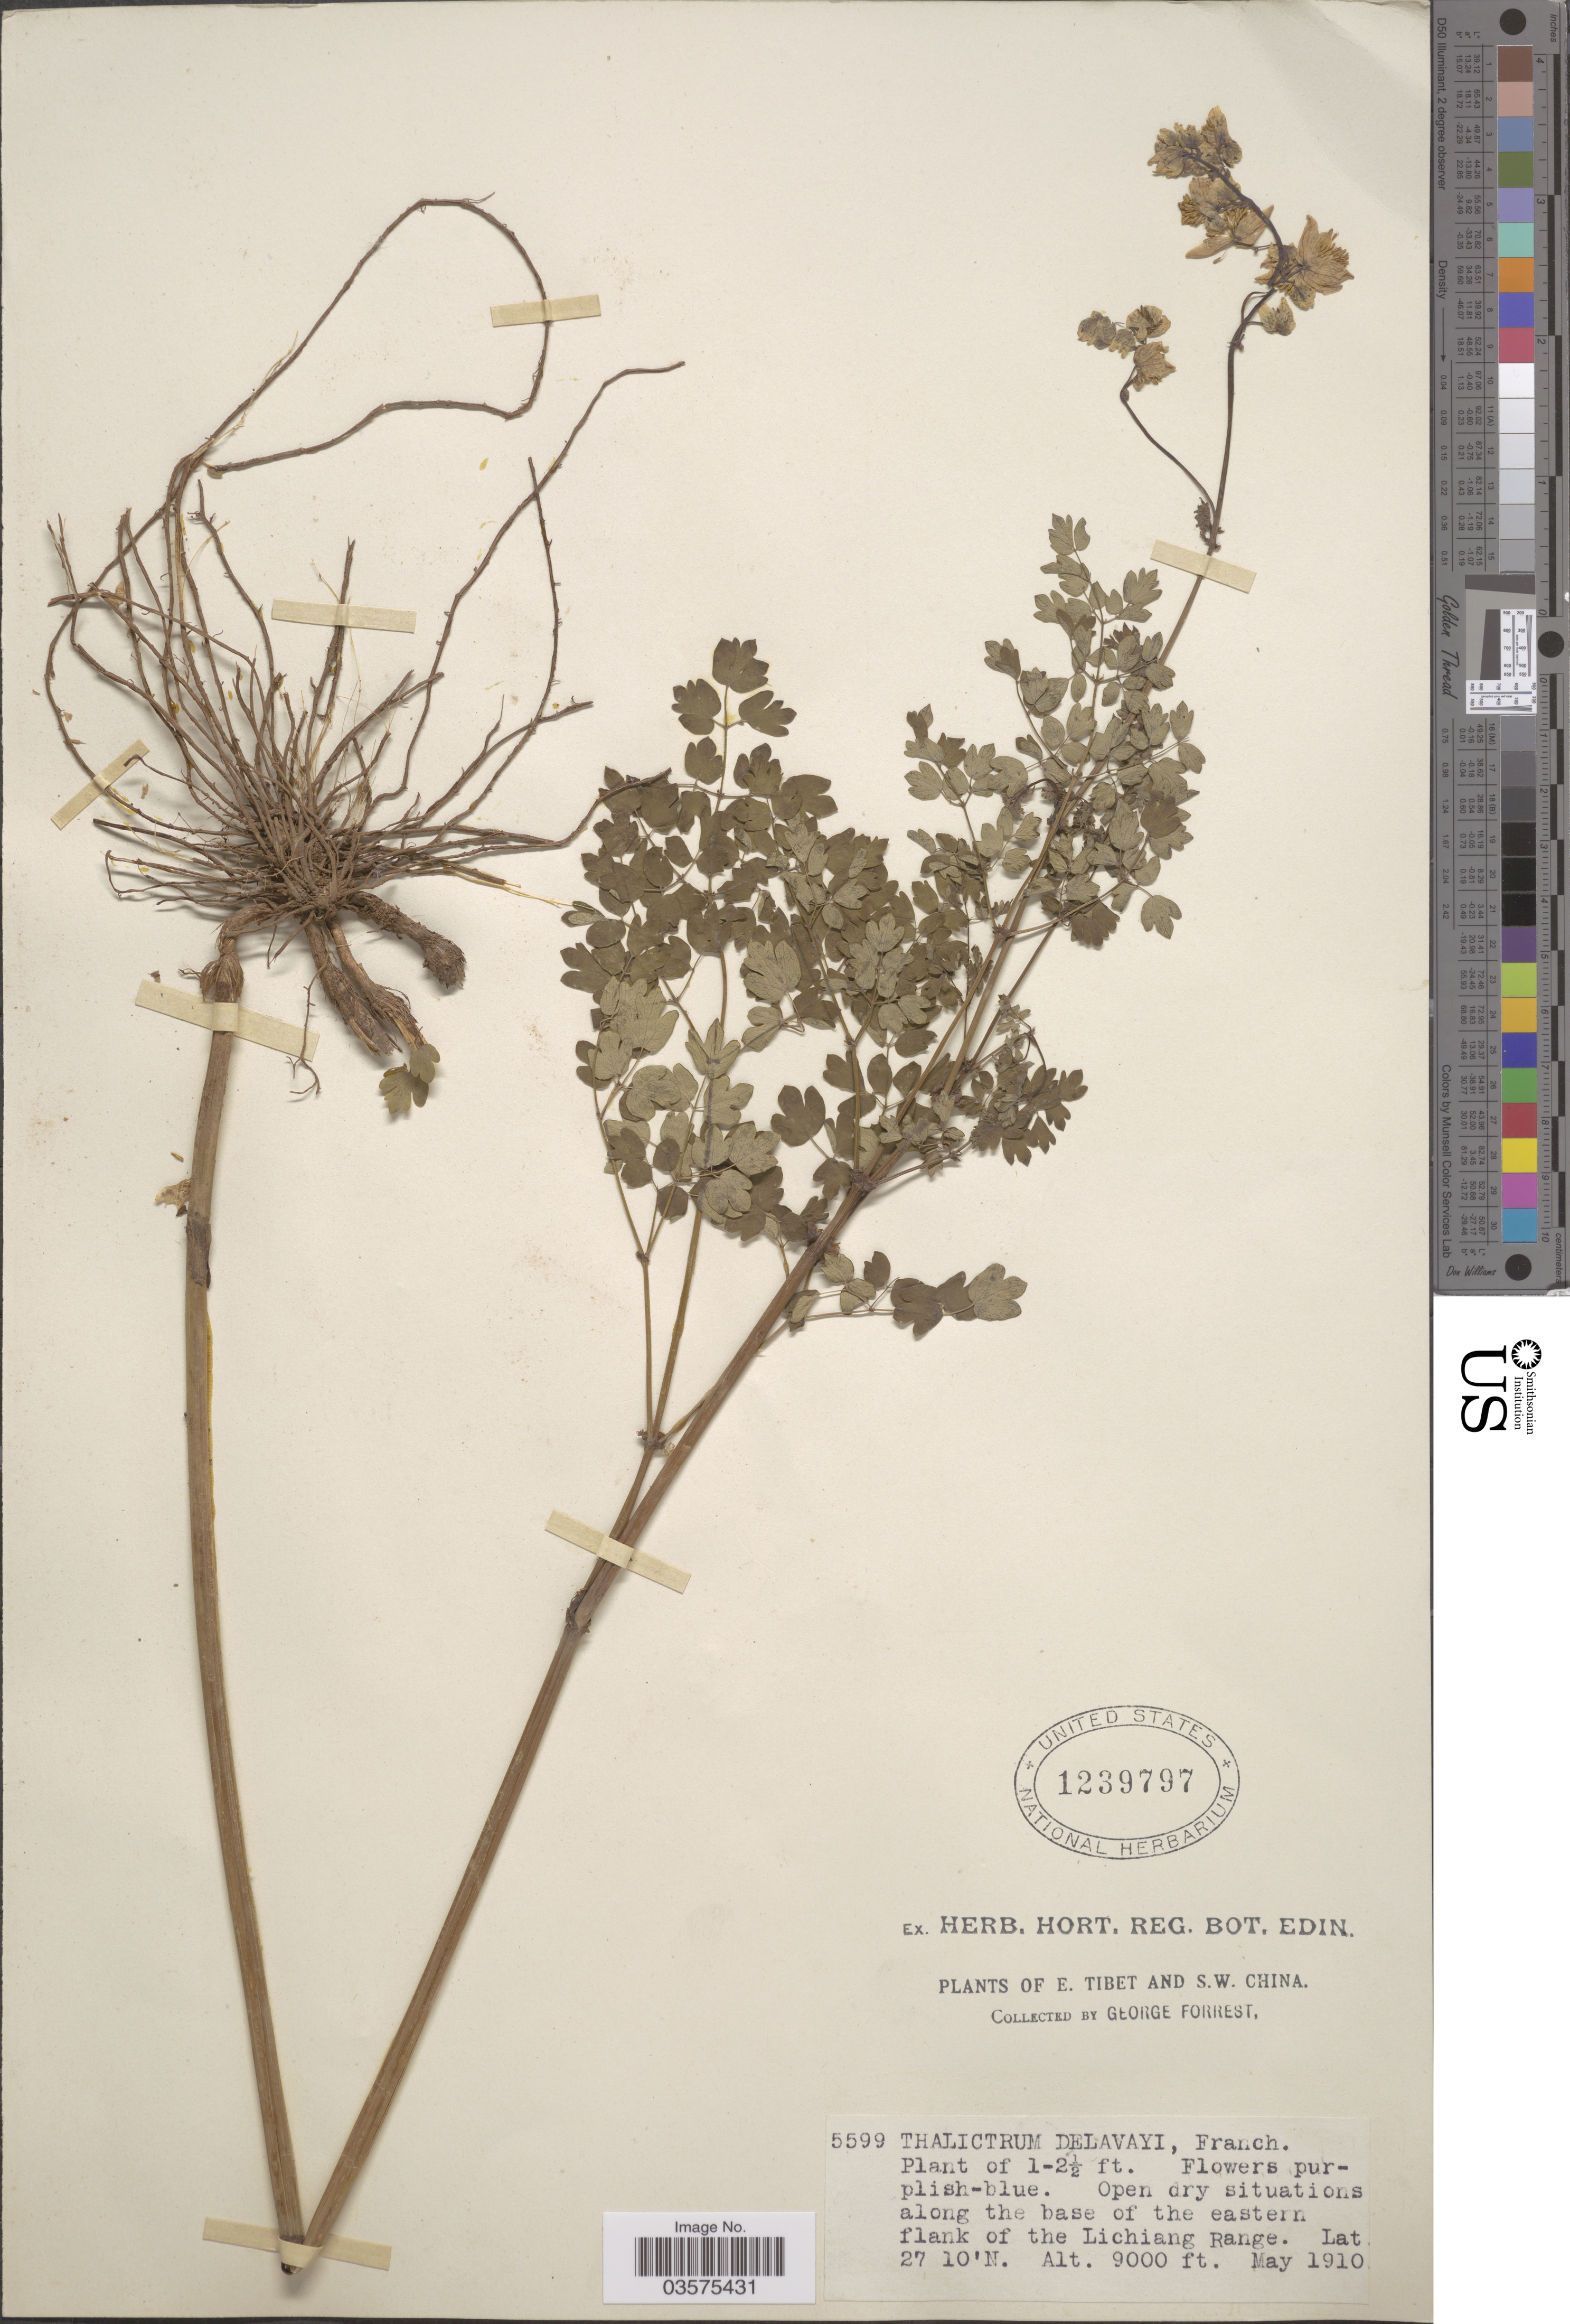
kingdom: Plantae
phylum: Tracheophyta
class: Magnoliopsida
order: Ranunculales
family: Ranunculaceae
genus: Thalictrum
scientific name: Thalictrum delavayi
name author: Franch.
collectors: G. Forrest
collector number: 5599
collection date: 1910-05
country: China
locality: E. Tibet and S.W. China. Along the base of the eastern flanks of the Lichiang Range.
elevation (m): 2743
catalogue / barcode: US 1239797